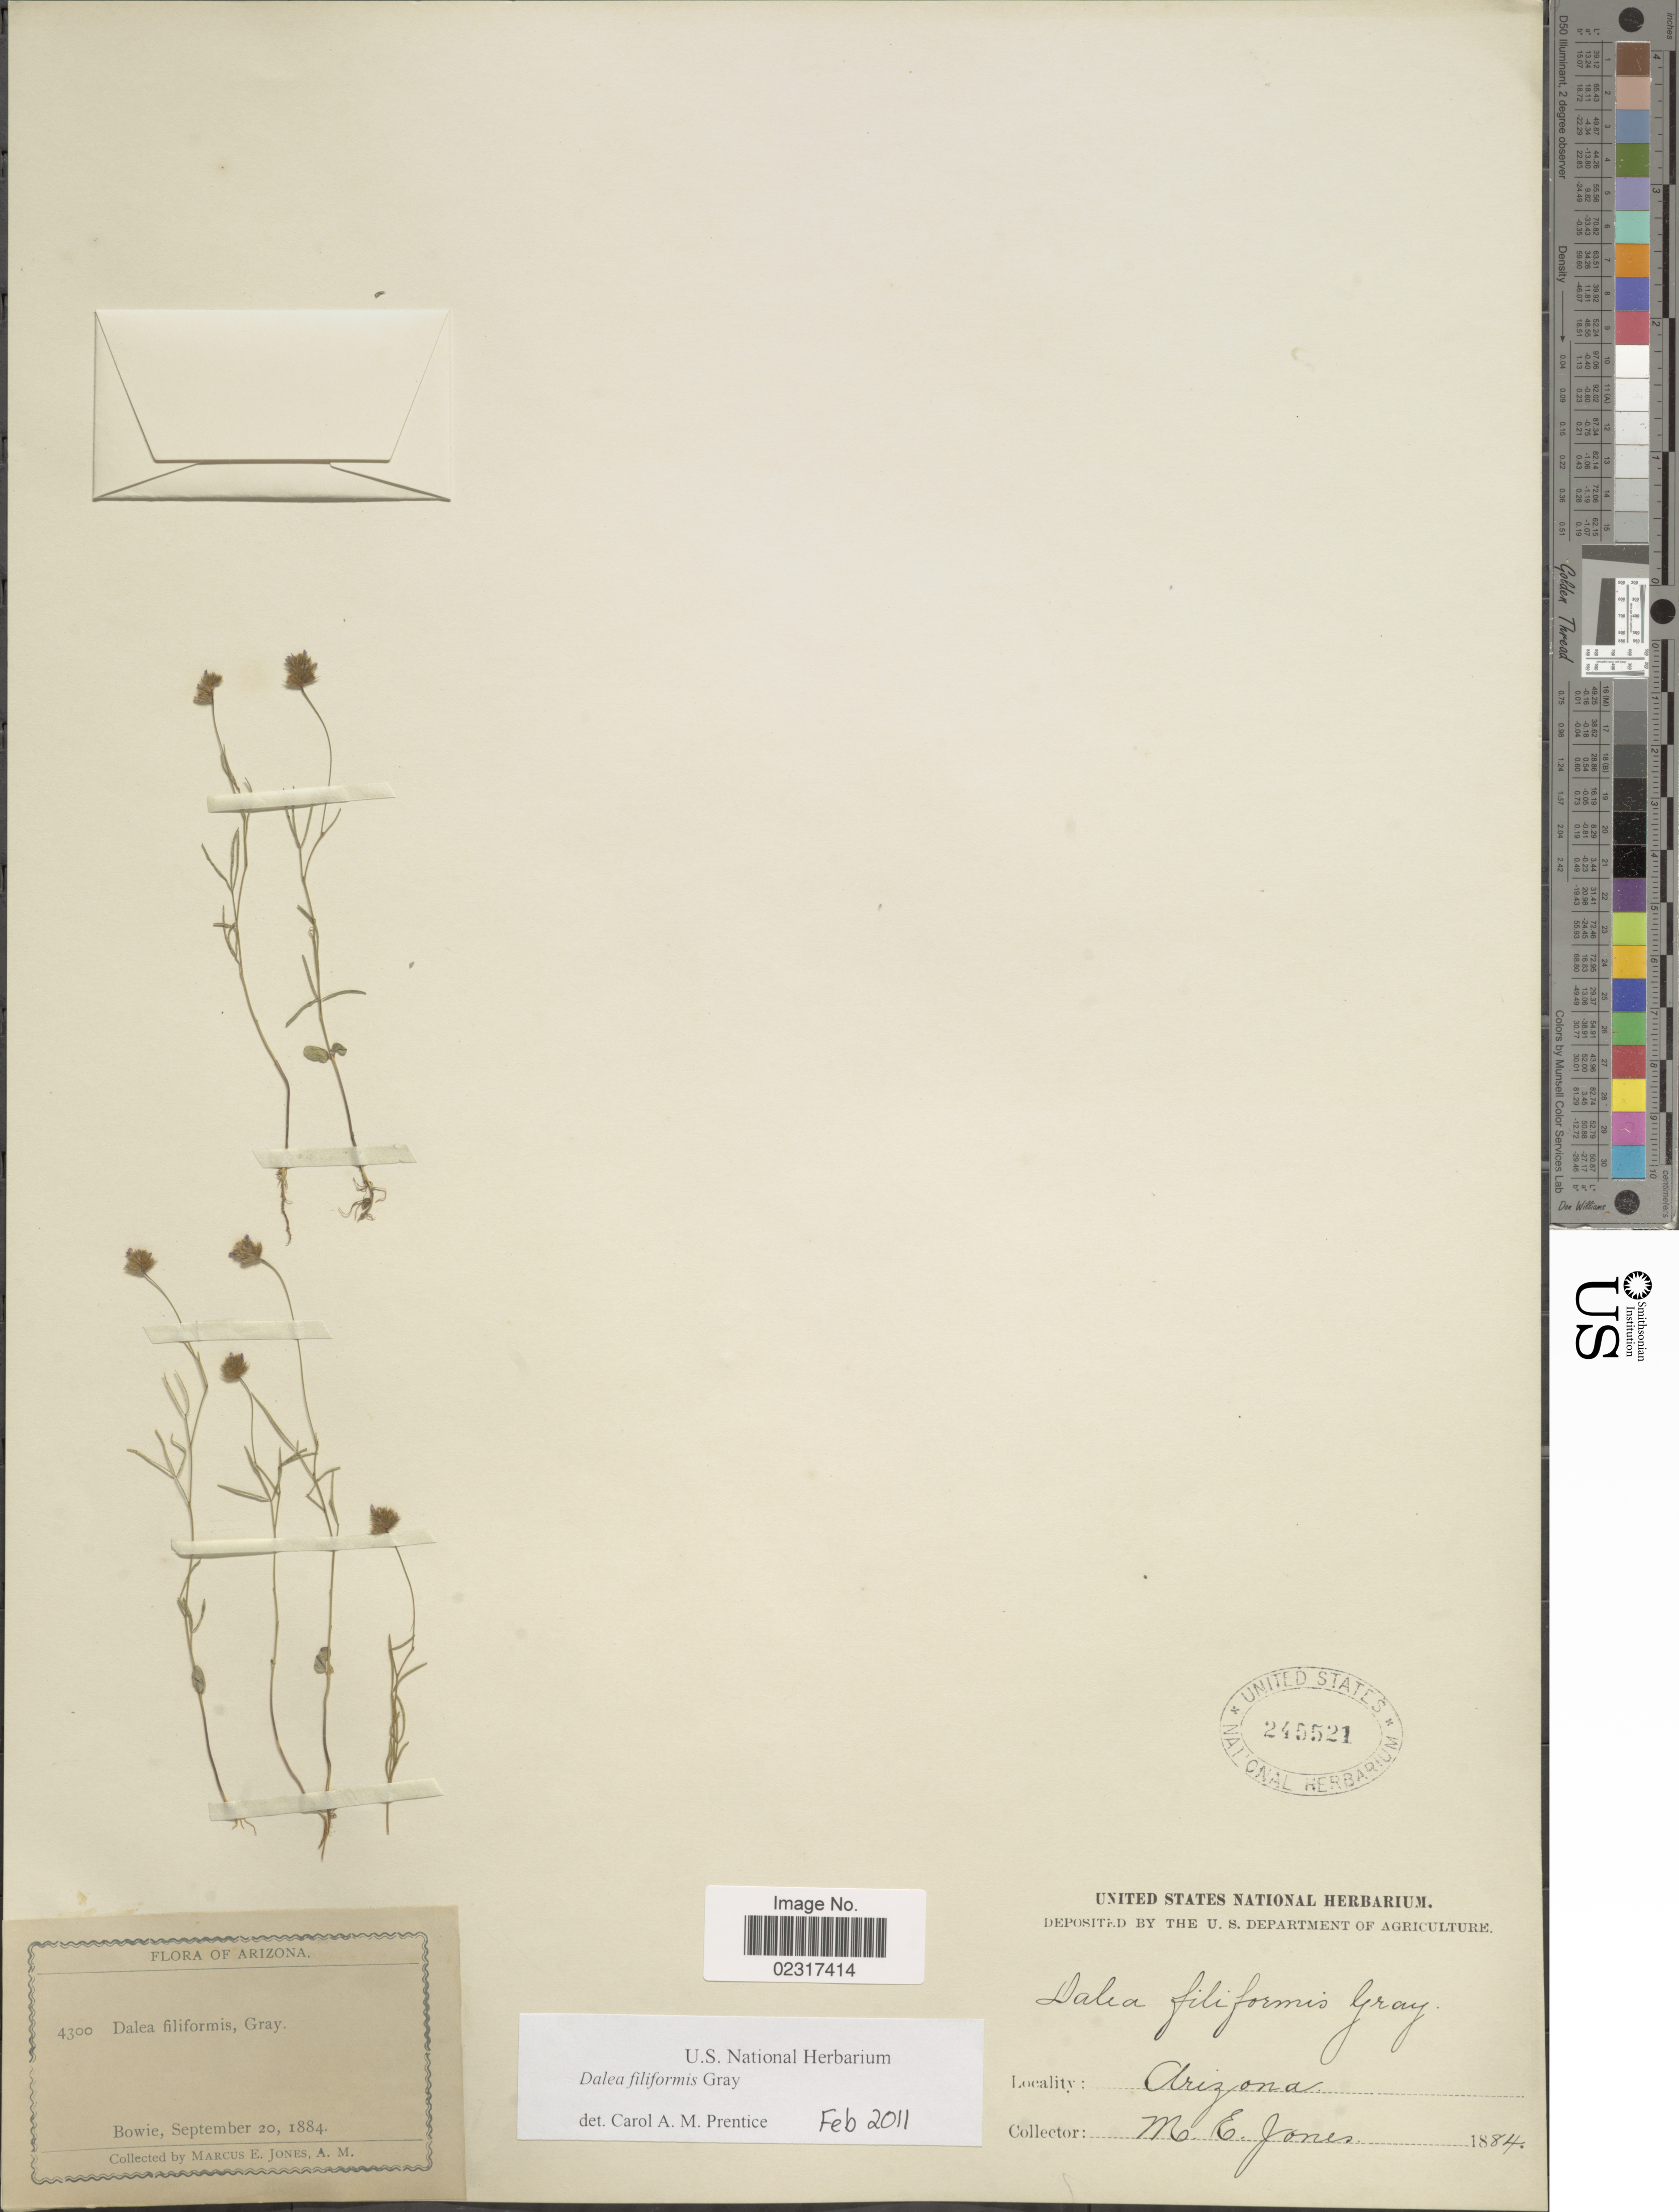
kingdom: Plantae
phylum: Tracheophyta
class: Magnoliopsida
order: Fabales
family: Fabaceae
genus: Dalea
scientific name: Dalea filiformis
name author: A. Gray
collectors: M. E. Jones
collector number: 4300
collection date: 1884-09-20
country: United States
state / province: Arizona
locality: Bowie.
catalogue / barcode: US 245521